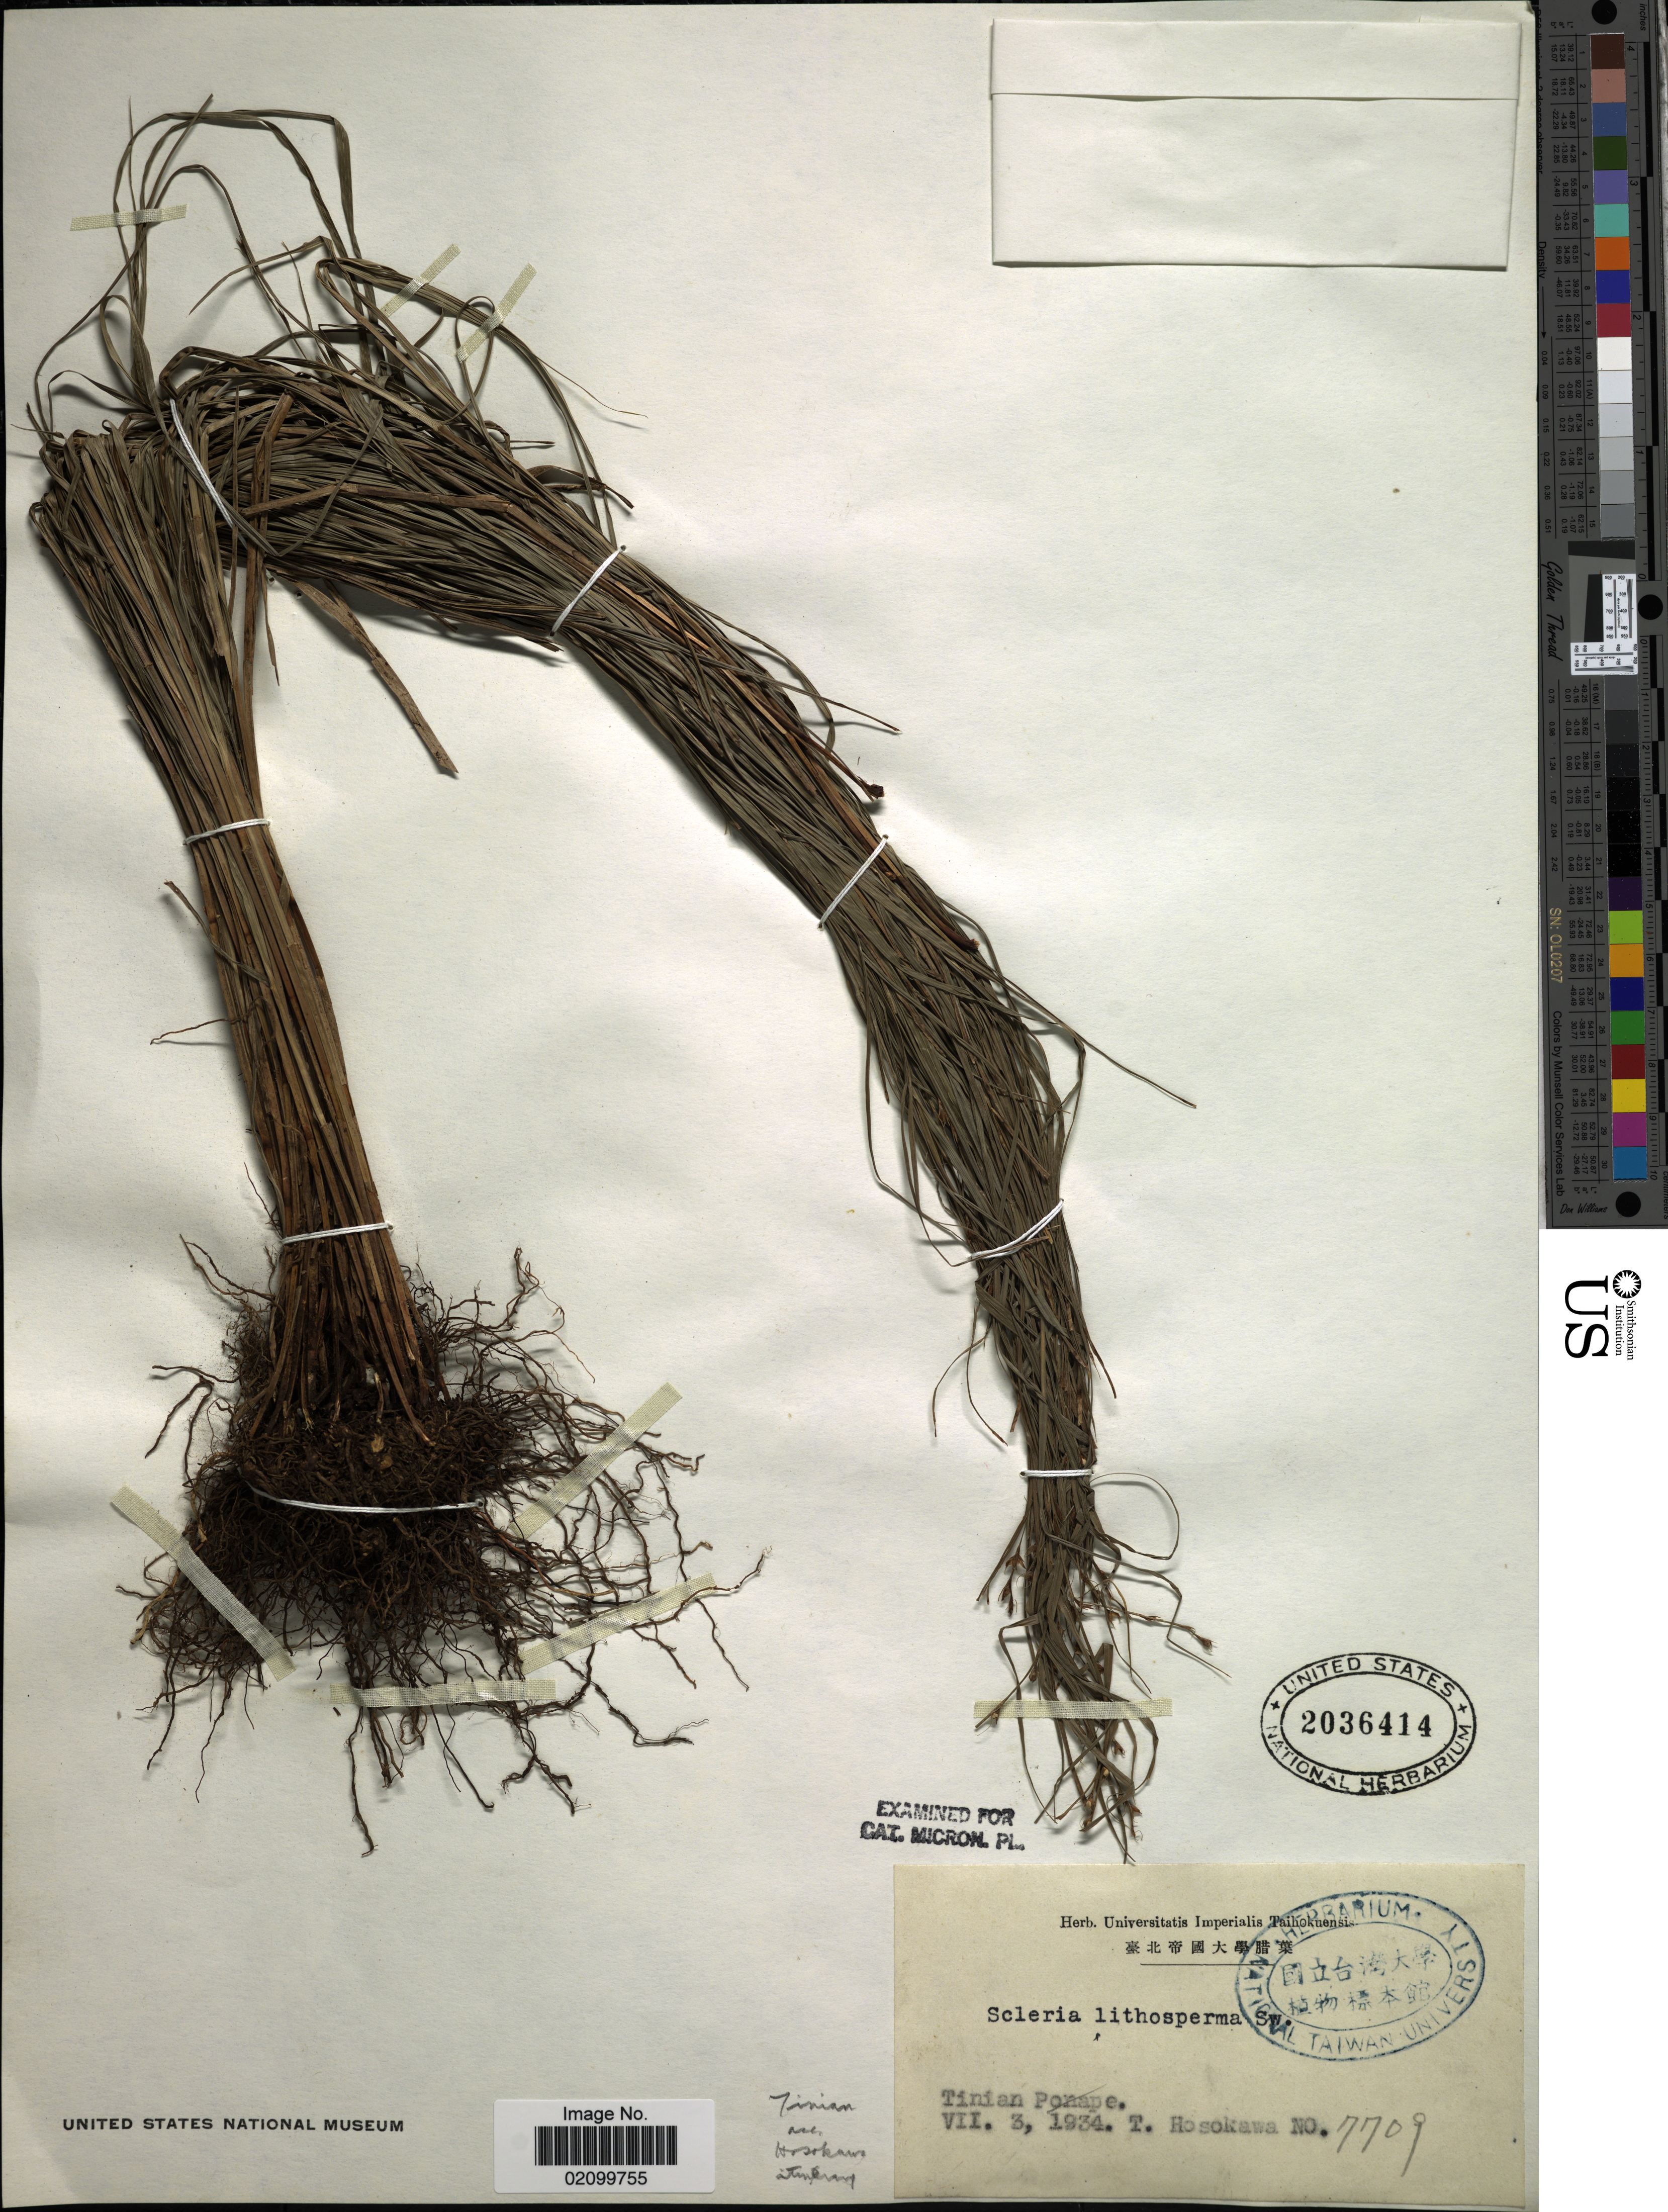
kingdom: Plantae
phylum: Tracheophyta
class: Liliopsida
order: Poales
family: Cyperaceae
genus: Scleria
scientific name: Scleria lithosperma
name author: (L.) Sw.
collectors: T. Hosokawa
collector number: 7709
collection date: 1934-07-03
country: Micronesia, Federated States of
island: Tinian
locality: Tinian, Ponape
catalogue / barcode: US 2036414